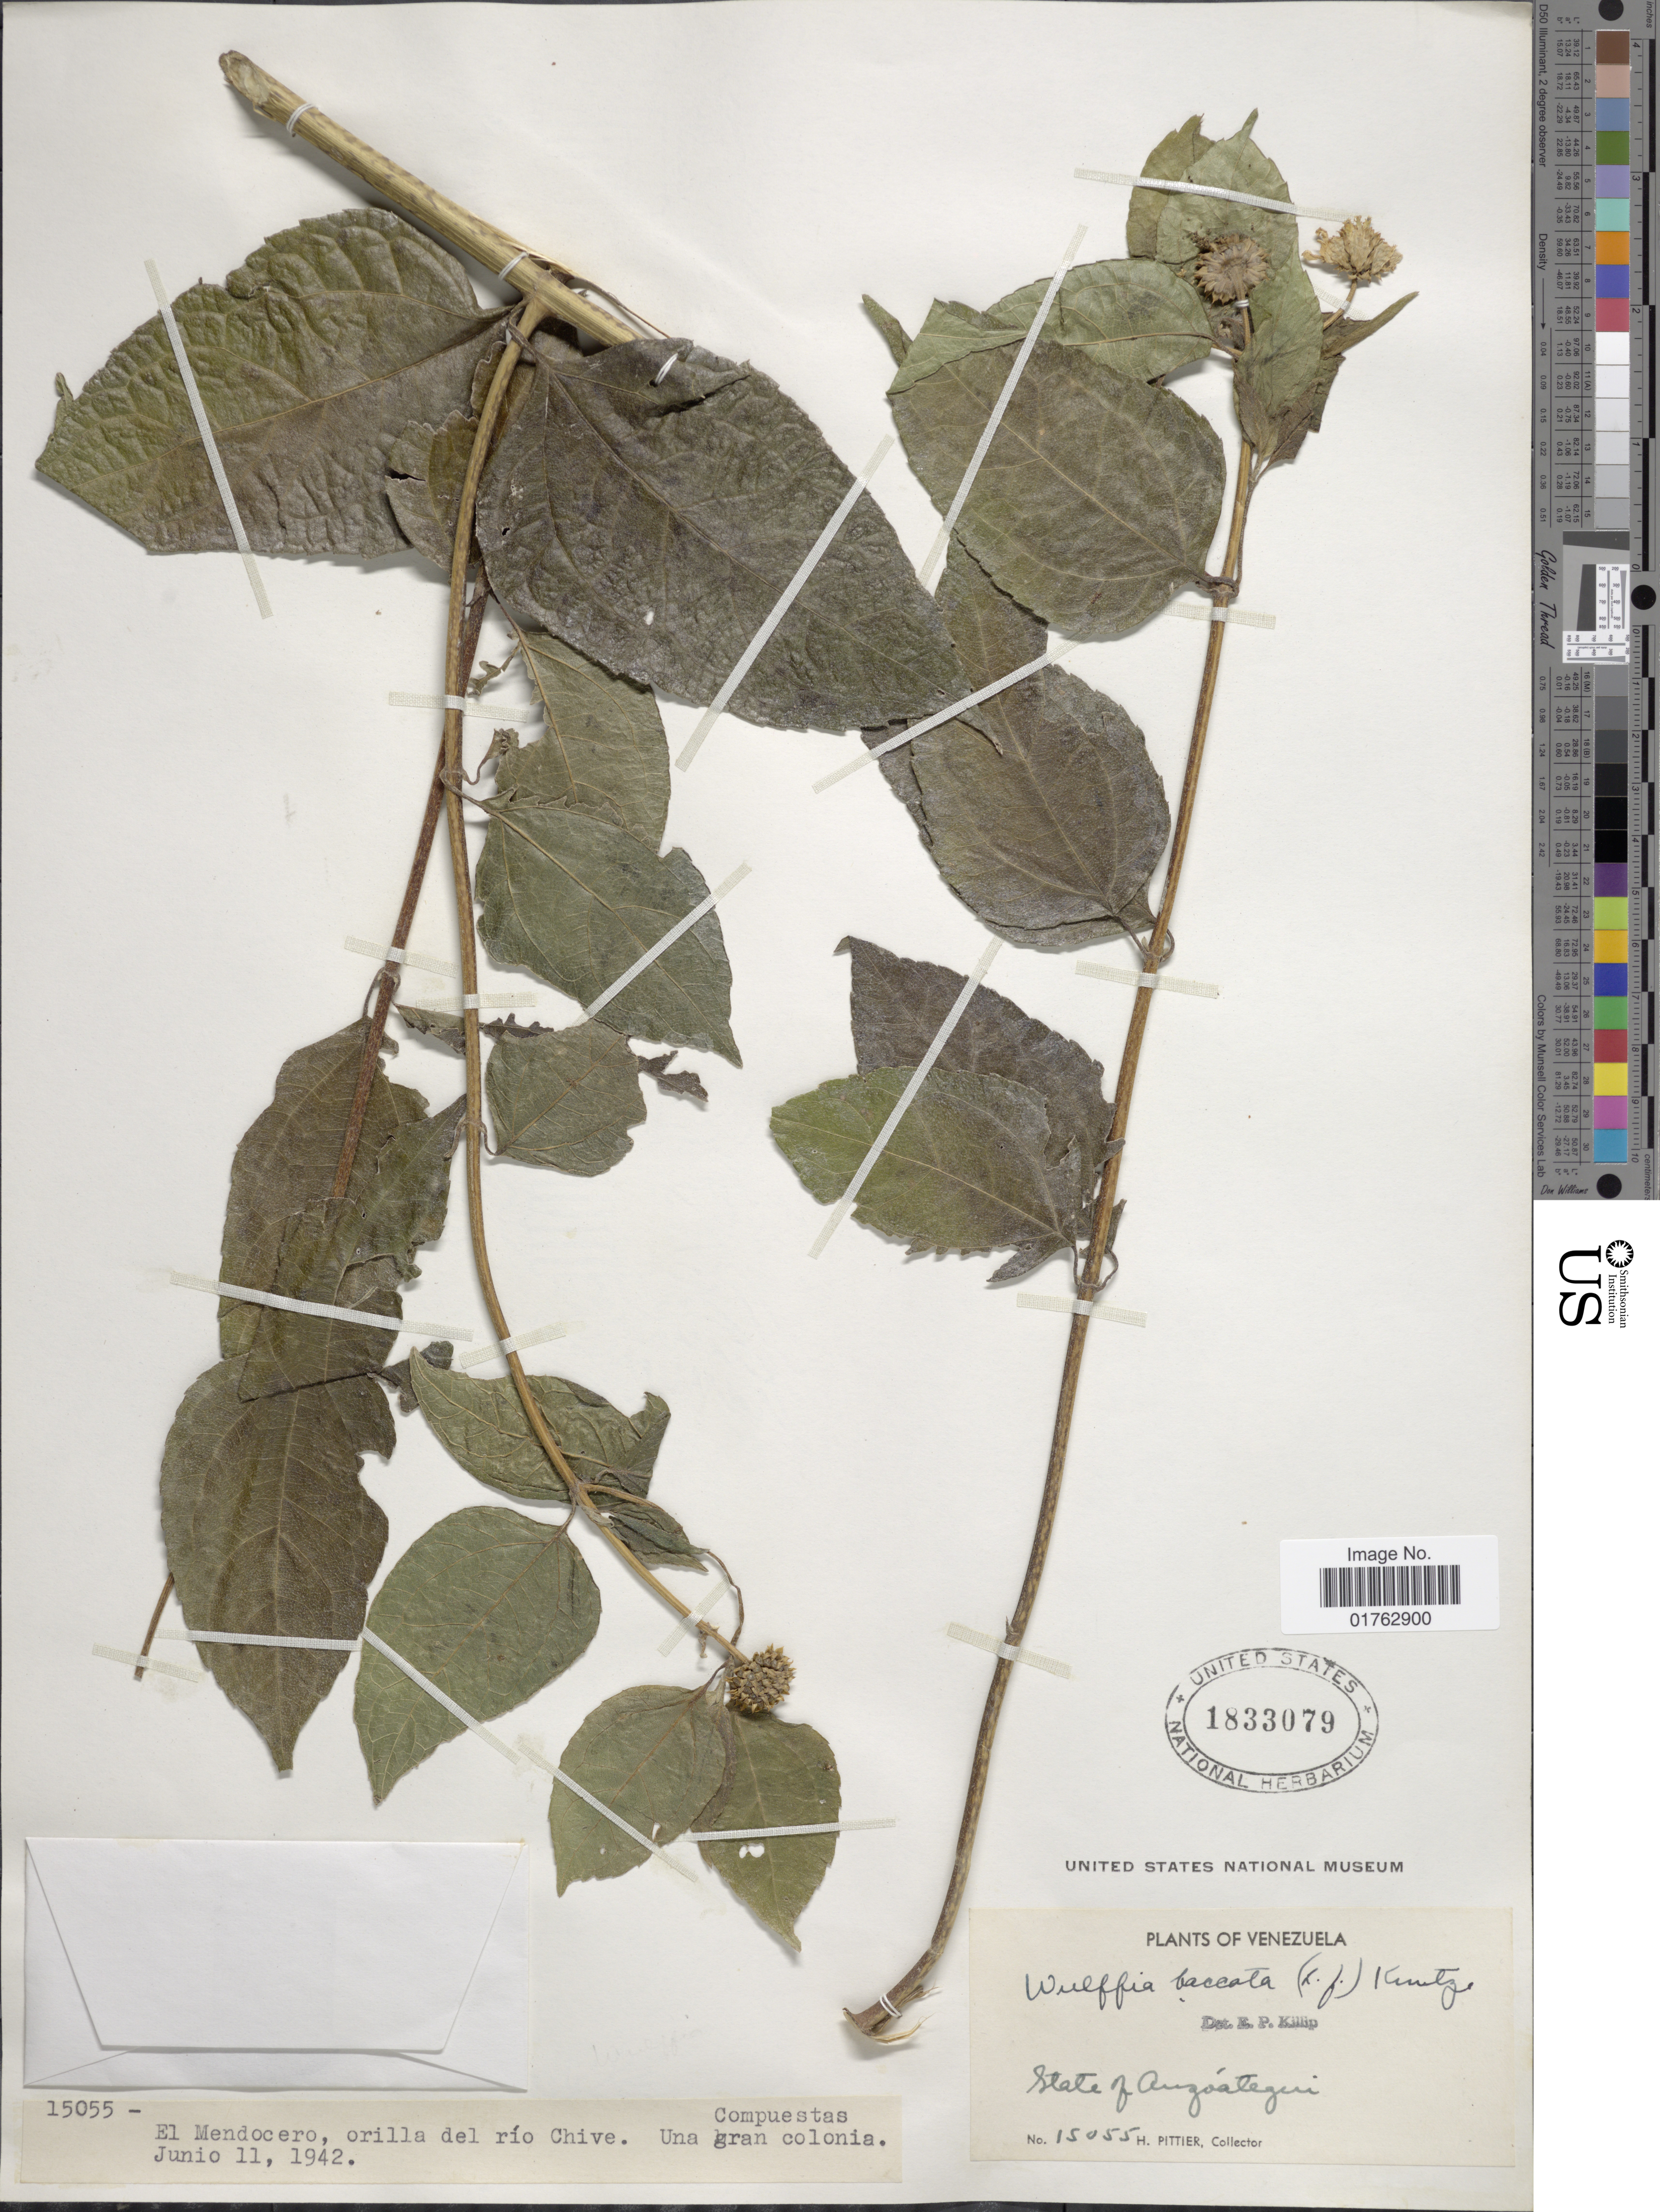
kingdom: Plantae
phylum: Tracheophyta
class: Magnoliopsida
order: Asterales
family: Asteraceae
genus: Wulffia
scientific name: Wulffia baccata var. baccata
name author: (L.) Kuntze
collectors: H. F. Pittier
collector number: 15055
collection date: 1942-06-11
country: Venezuela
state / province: Anzoategui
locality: El Mendocero, orilla del rio Chive, Una gran colonia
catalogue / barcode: US 1833079